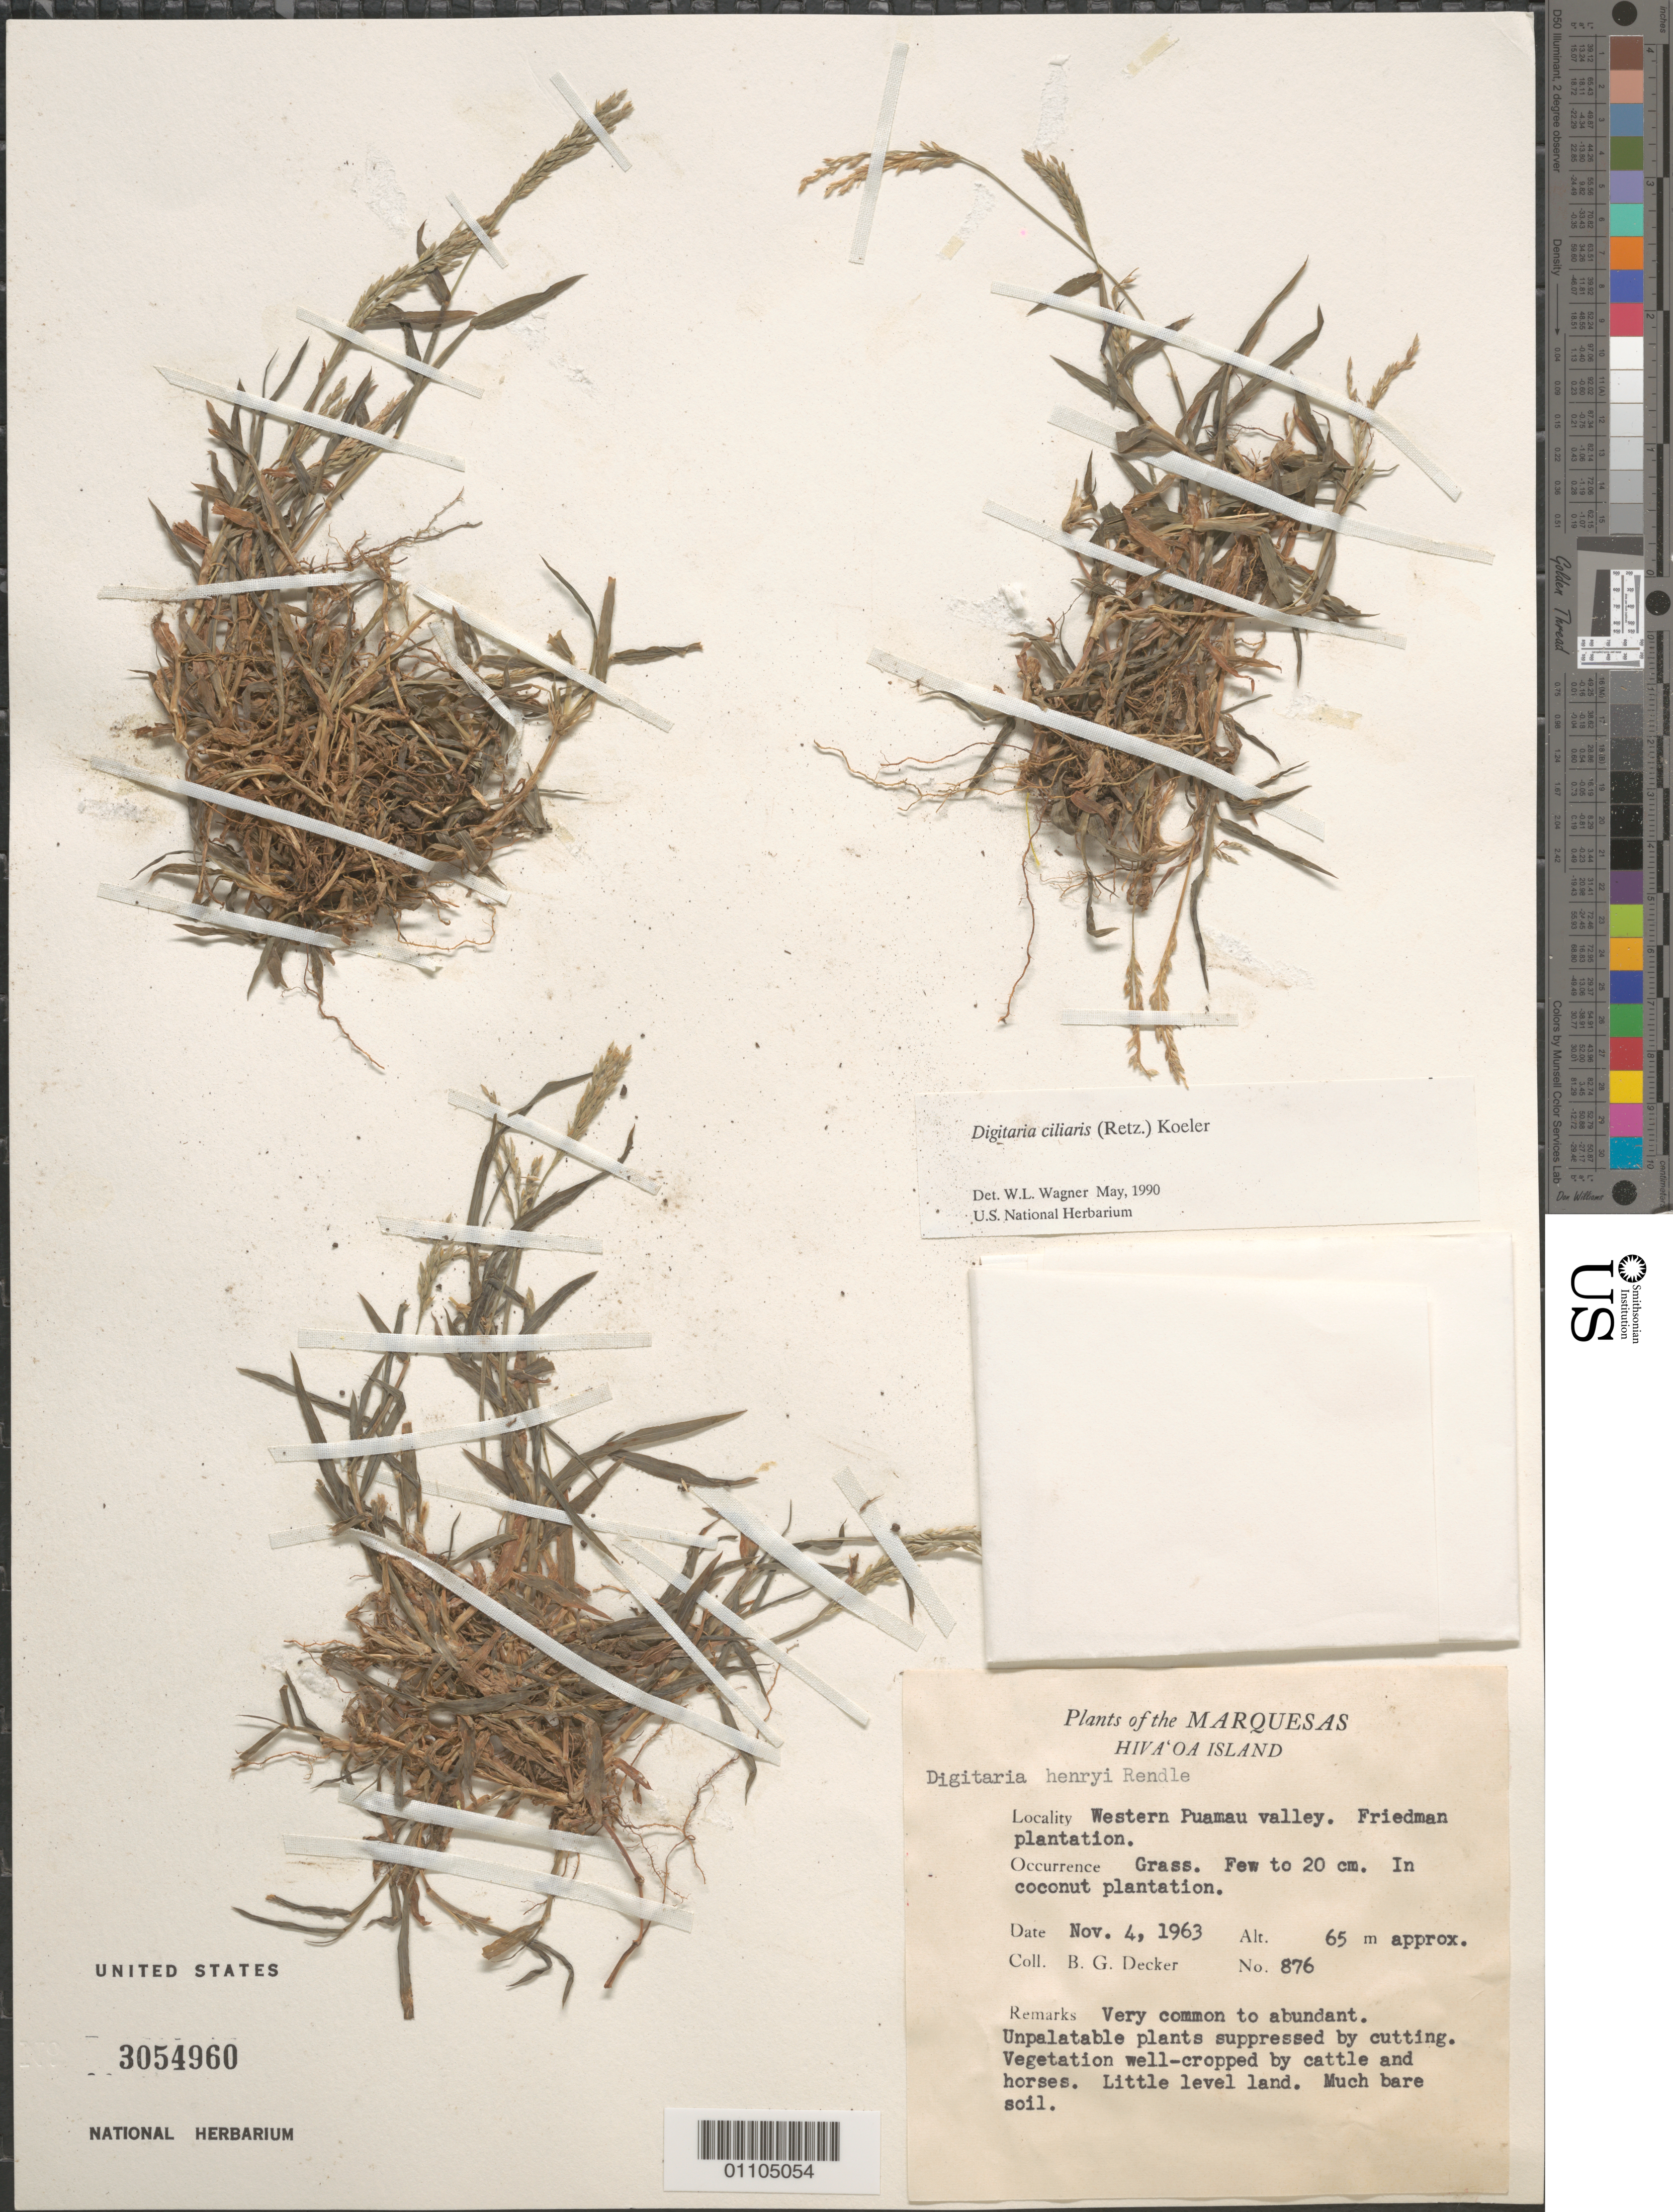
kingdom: Plantae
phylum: Tracheophyta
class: Liliopsida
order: Poales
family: Poaceae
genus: Digitaria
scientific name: Digitaria ciliaris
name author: (Retz.) Koeler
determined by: Wagner, W. L., (BOT), Smithsonian Institution - National Museum of Natural History (UNITED STATES)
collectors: B. G. Decker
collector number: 876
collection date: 1963-11-04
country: French Polynesia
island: Hiva Oa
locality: W Puamau Valley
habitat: Friedman plantation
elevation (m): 65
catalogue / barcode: US 3054960